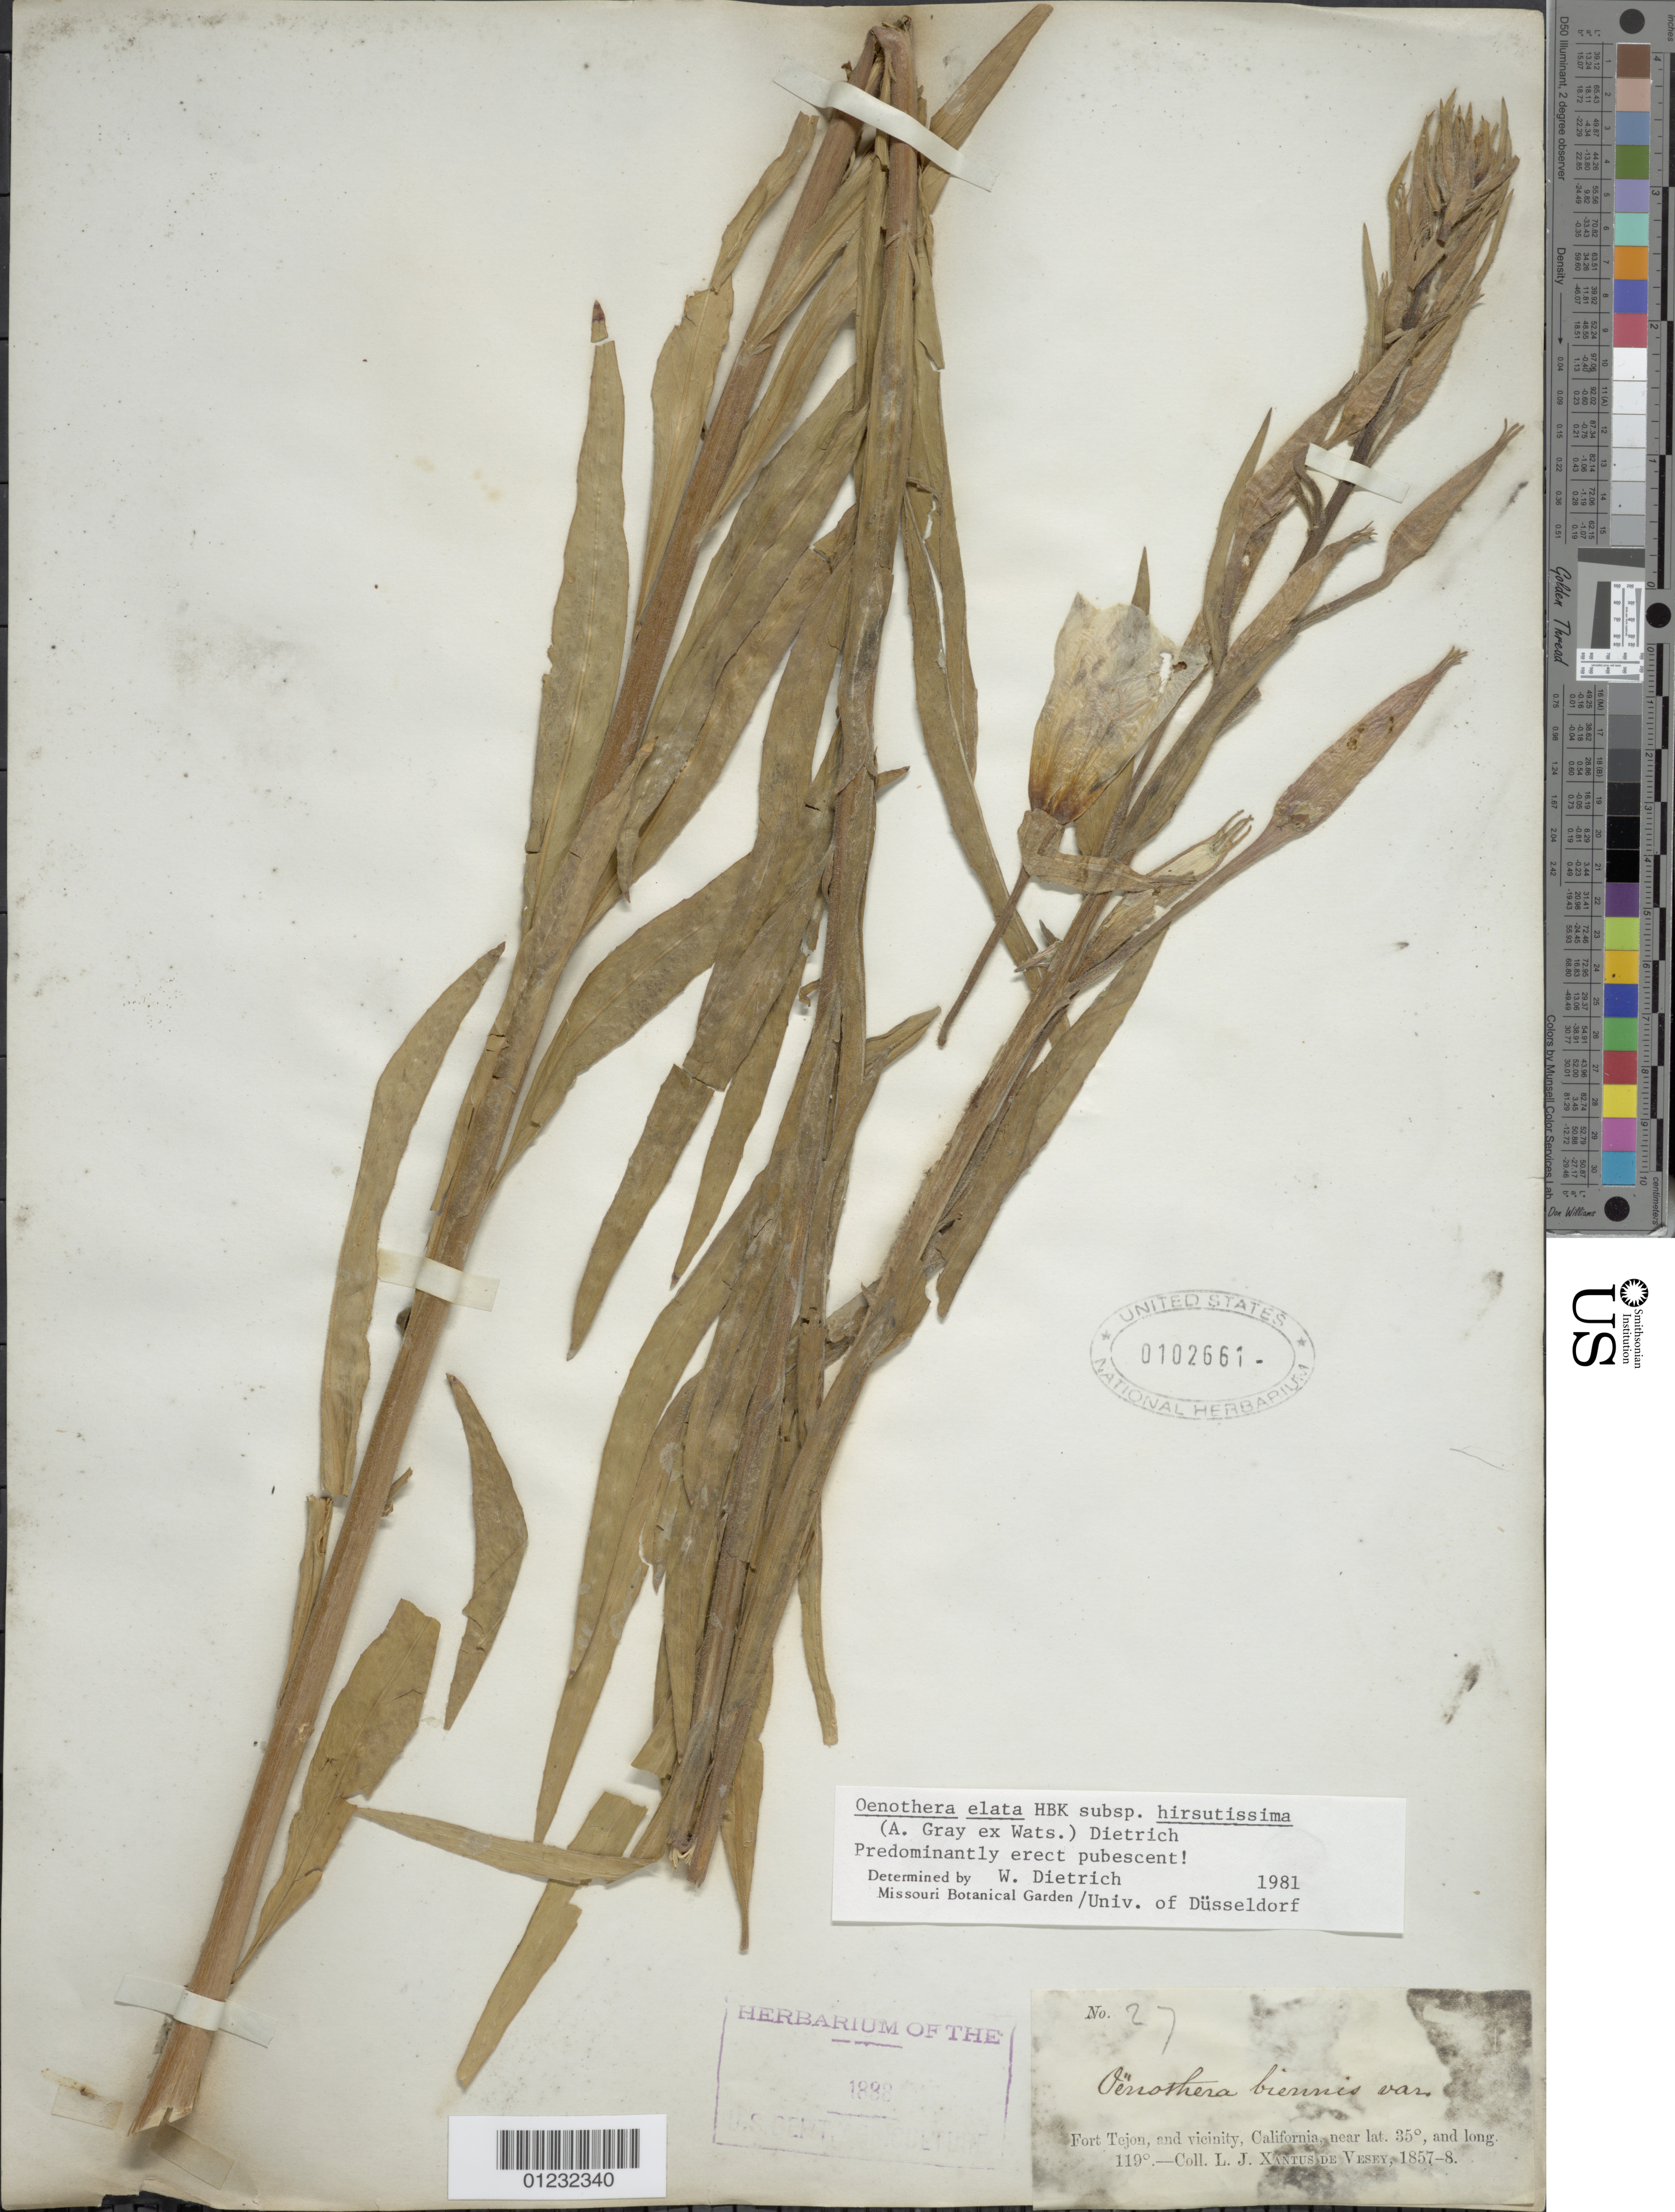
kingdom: Plantae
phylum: Tracheophyta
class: Magnoliopsida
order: Myrtales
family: Onagraceae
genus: Oenothera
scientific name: Oenothera elata subsp. hirsutissima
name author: (A. Gray ex S. Watson) W. Dietr.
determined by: Dietrich, W.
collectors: L. Xantus de Vesey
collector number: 27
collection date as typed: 1857 - 1858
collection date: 1857/1858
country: United States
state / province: California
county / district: Kern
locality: Fort Tejon and vicinity.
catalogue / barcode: US 102661